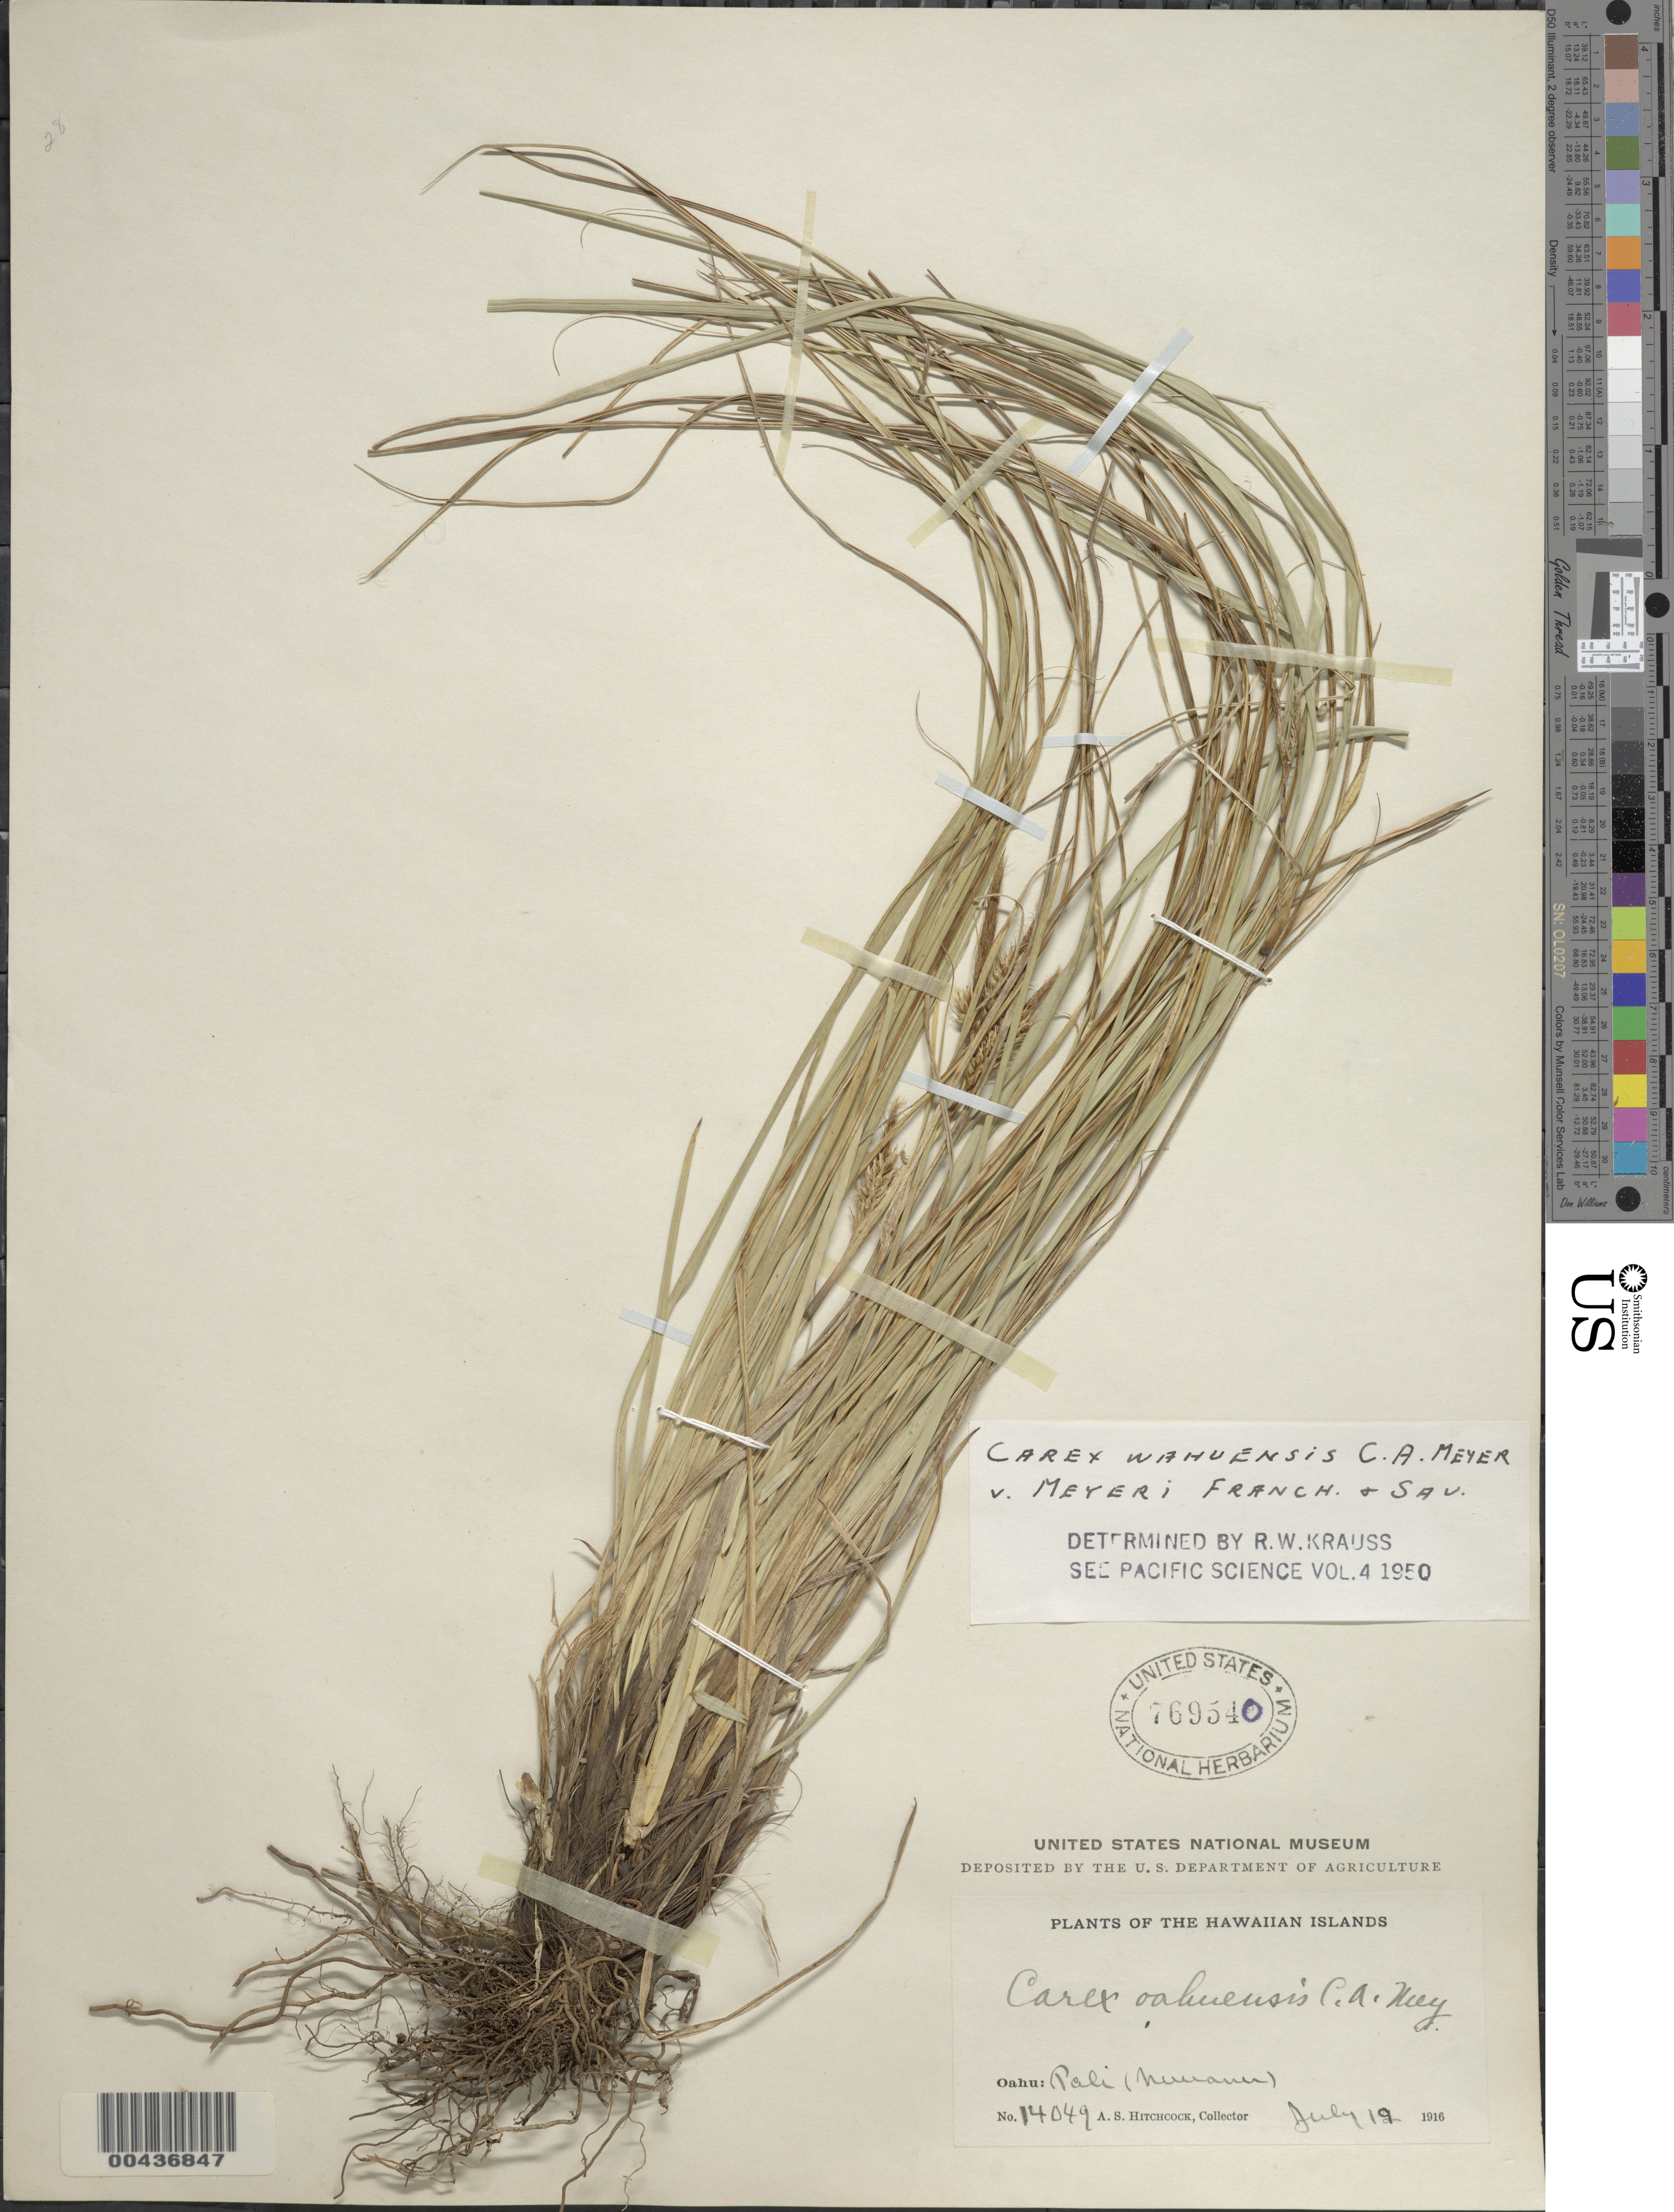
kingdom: Plantae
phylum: Tracheophyta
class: Liliopsida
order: Poales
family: Cyperaceae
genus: Carex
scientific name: Carex wahuensis subsp. wahuensis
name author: C.A. Mey.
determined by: Wagner, W. L., (BOT), Smithsonian Institution - National Museum of Natural History (UNITED STATES)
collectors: A. S. Hitchcock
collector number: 14049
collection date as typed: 12 Jul 1916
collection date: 1916-07-12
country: United States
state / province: Hawaii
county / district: Honolulu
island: Oahu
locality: Oahu: Pali (Nuuanu)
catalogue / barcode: US 769540